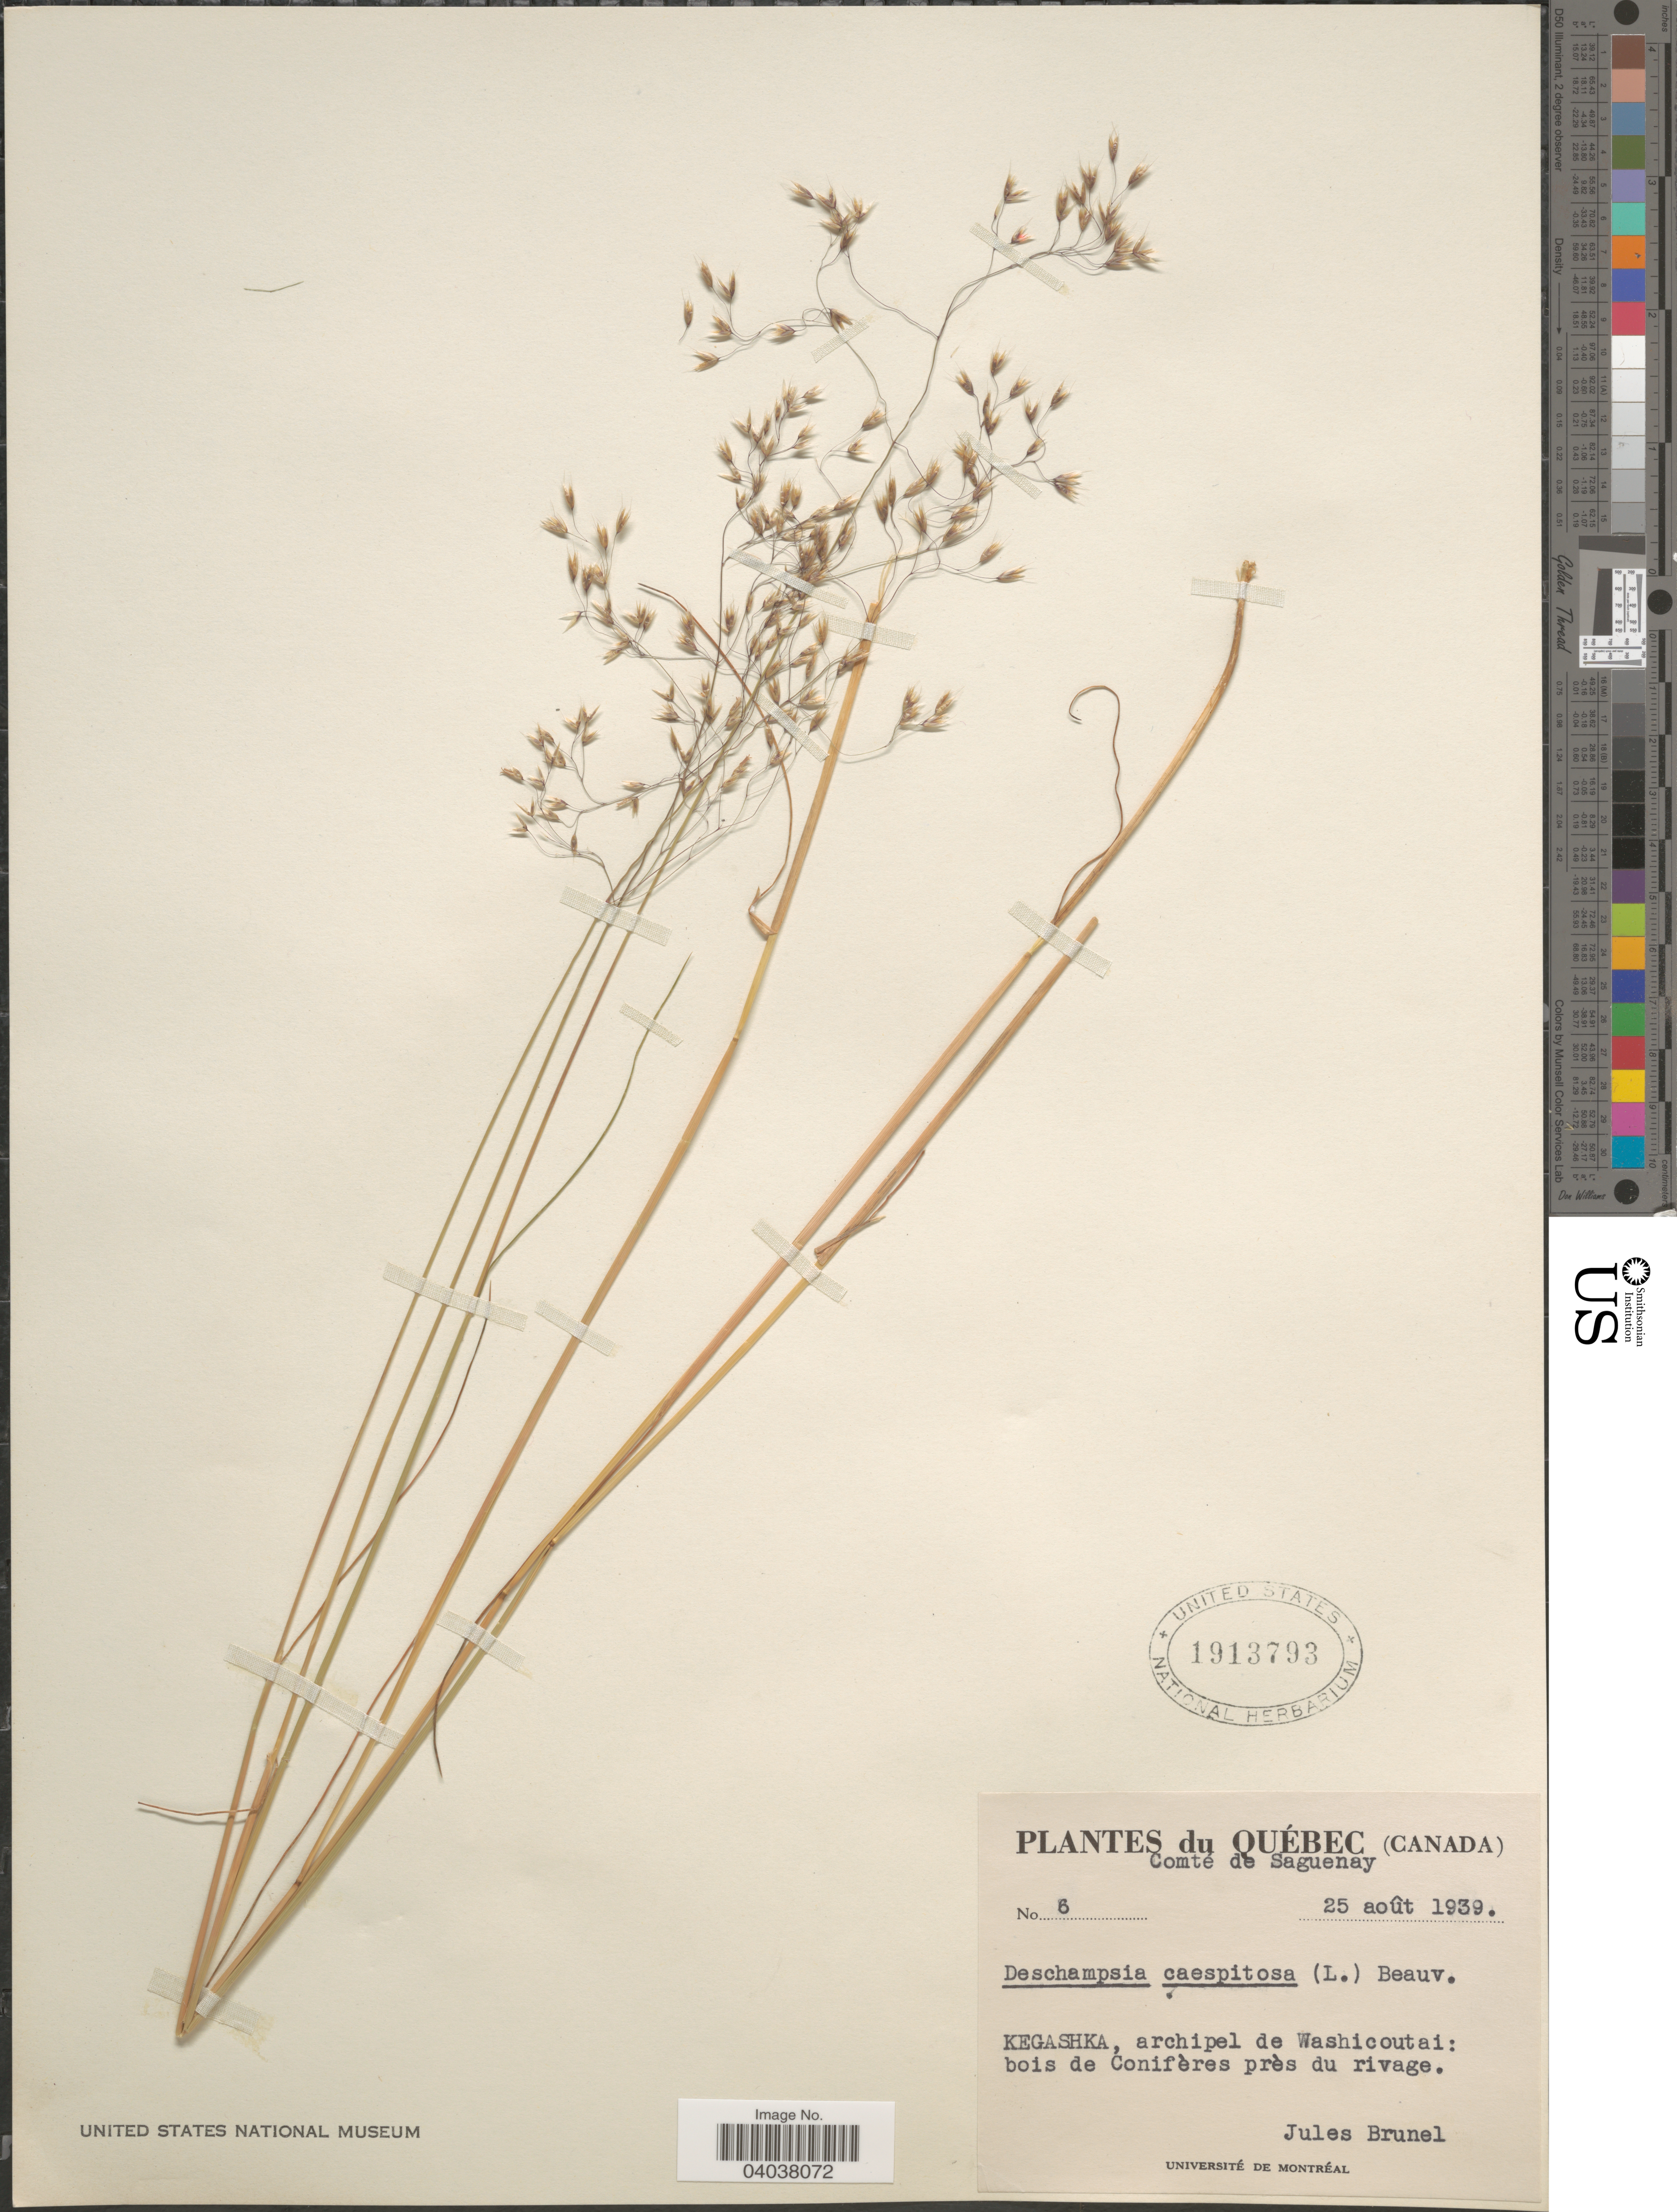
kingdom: Plantae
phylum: Tracheophyta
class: Liliopsida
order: Poales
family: Poaceae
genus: Deschampsia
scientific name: Deschampsia cespitosa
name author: (L.) P. Beauv.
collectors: J. Brunel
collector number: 6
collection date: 1939-08-25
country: Canada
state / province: Quebec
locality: Comté de Saguenay. Kegashka, archipel de Washicoutai: bois de Conifères près du rivage.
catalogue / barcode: US 1913793